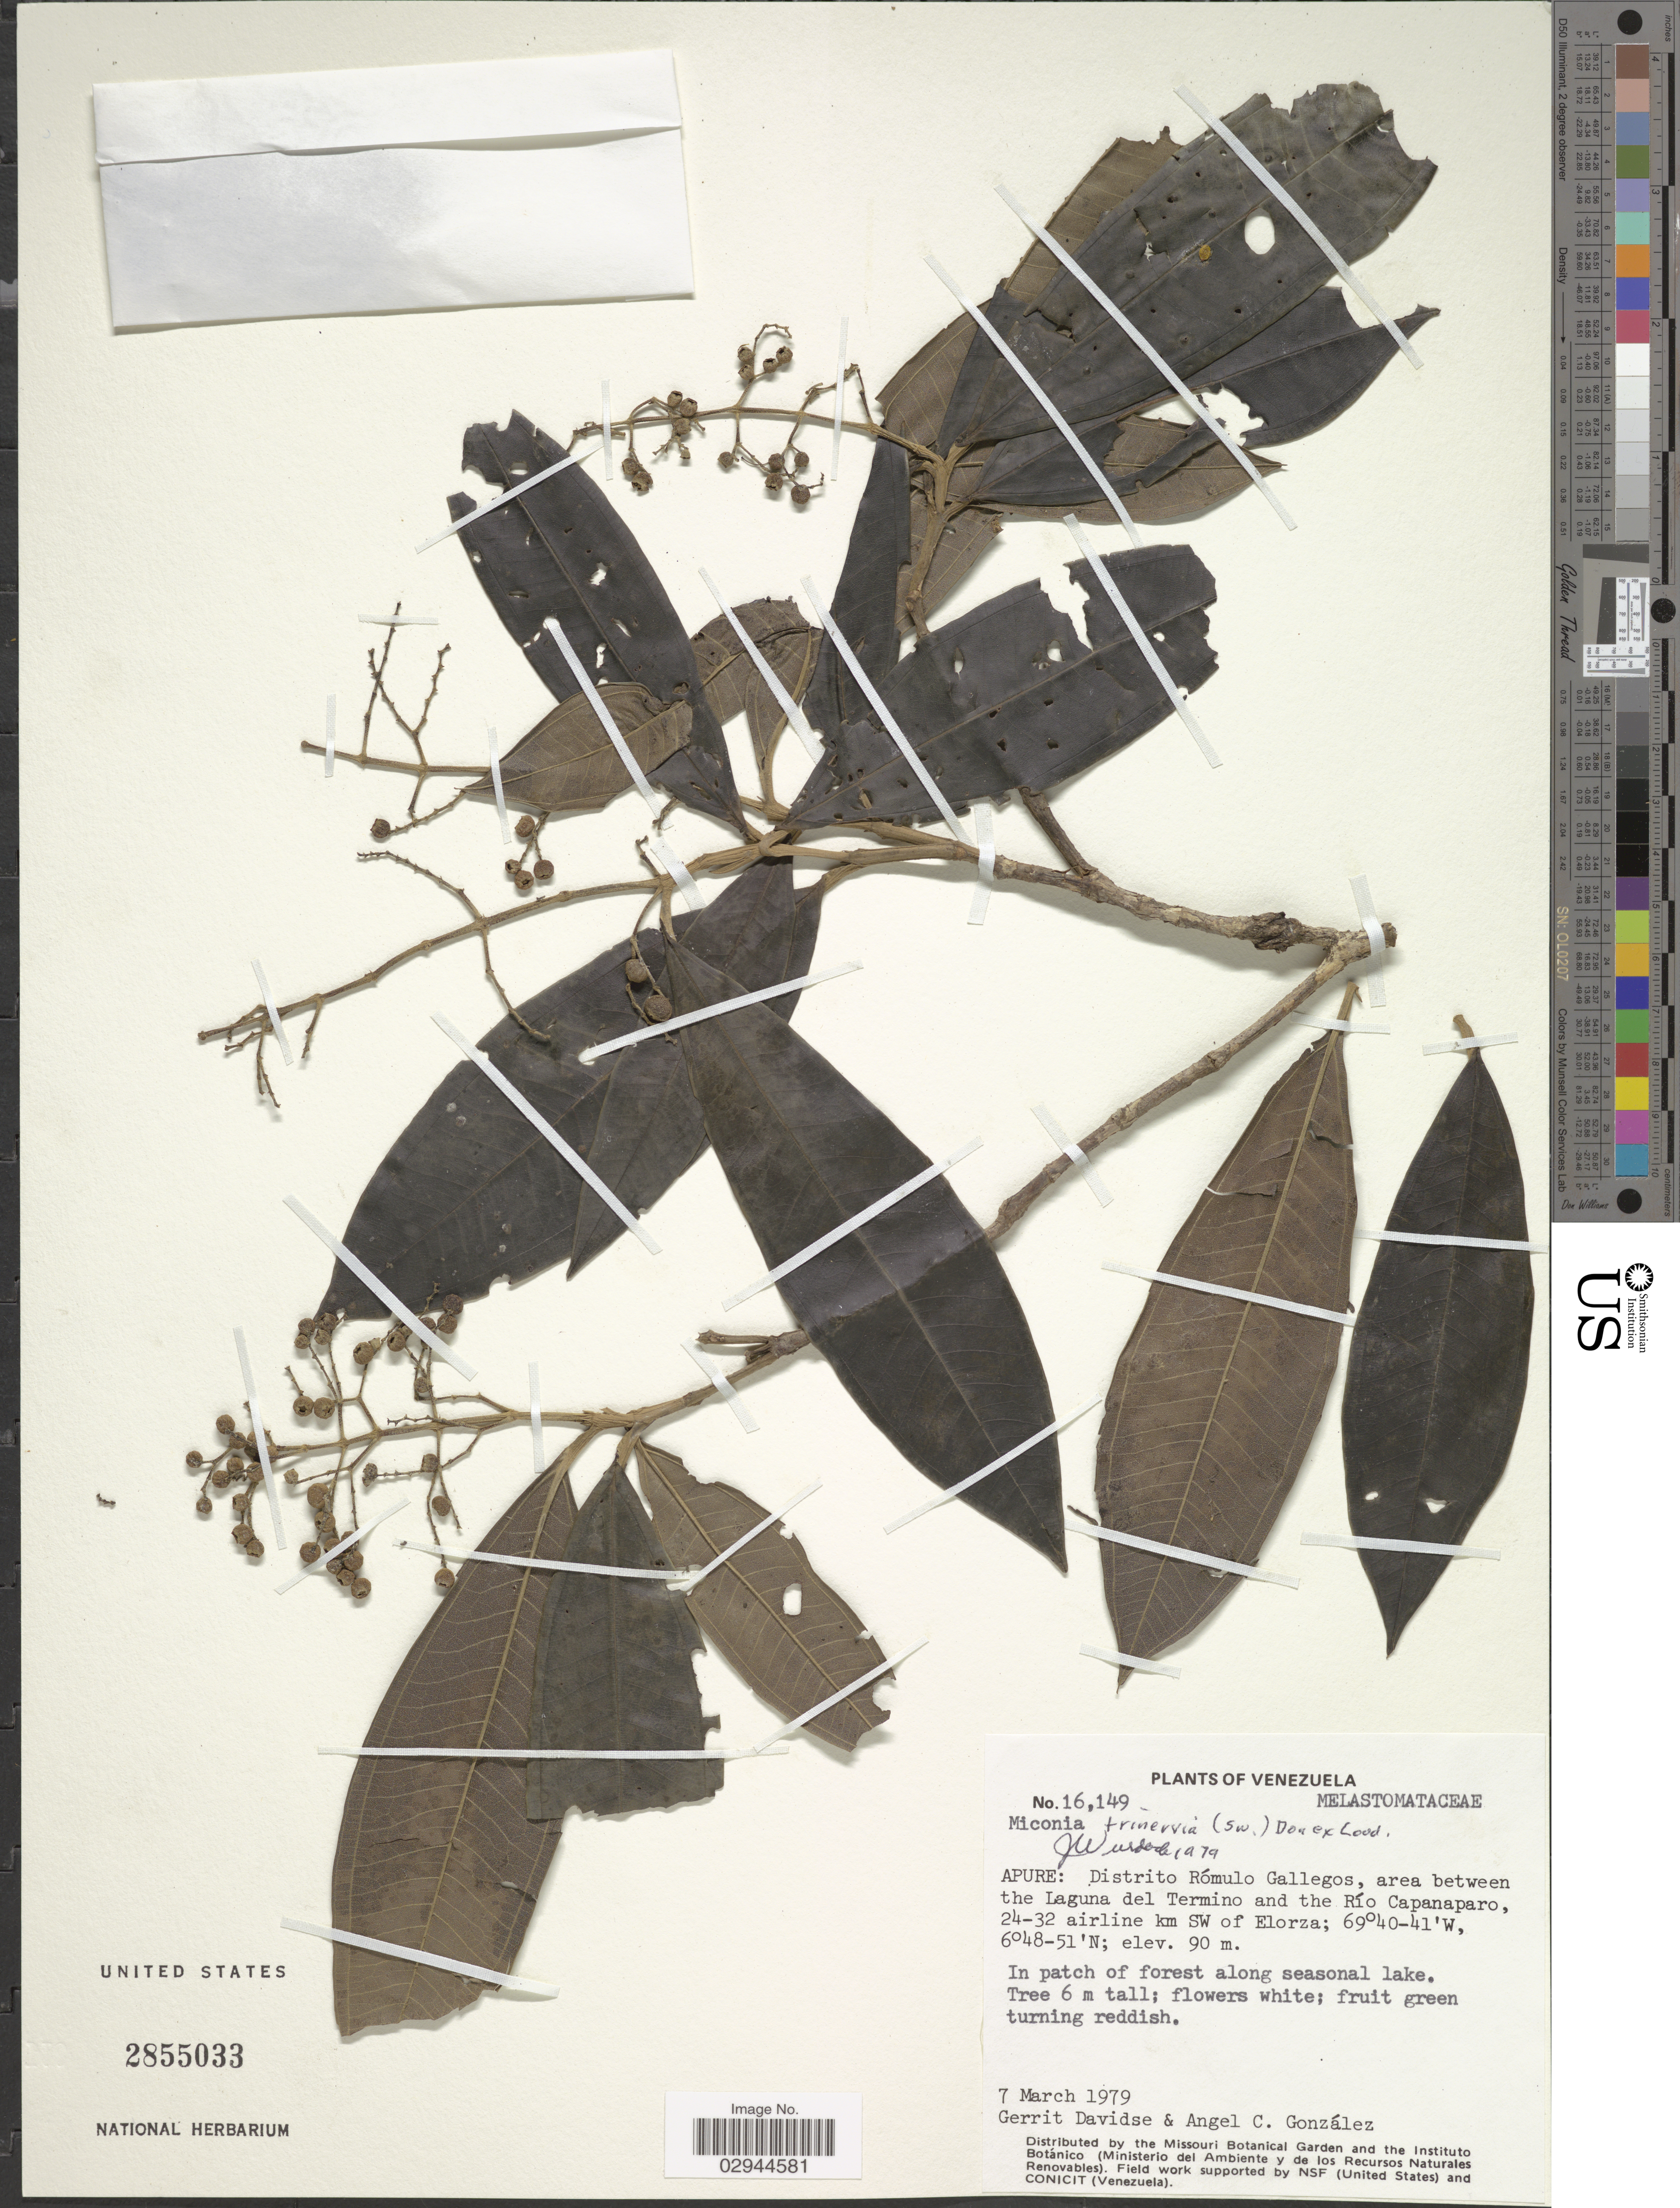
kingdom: Plantae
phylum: Tracheophyta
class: Magnoliopsida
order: Myrtales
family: Melastomataceae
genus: Miconia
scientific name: Miconia trinervia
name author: (Sw.) D. Don ex Loudon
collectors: G. Davidse & A. C. González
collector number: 16149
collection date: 1979-03-07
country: Venezuela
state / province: Apure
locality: Distrito Rómulo Gallegos, area between the Laguna del Termino and the Río Capanaparo, 24-32 airline km SW of Elorza.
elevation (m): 90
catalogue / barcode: US 2855033